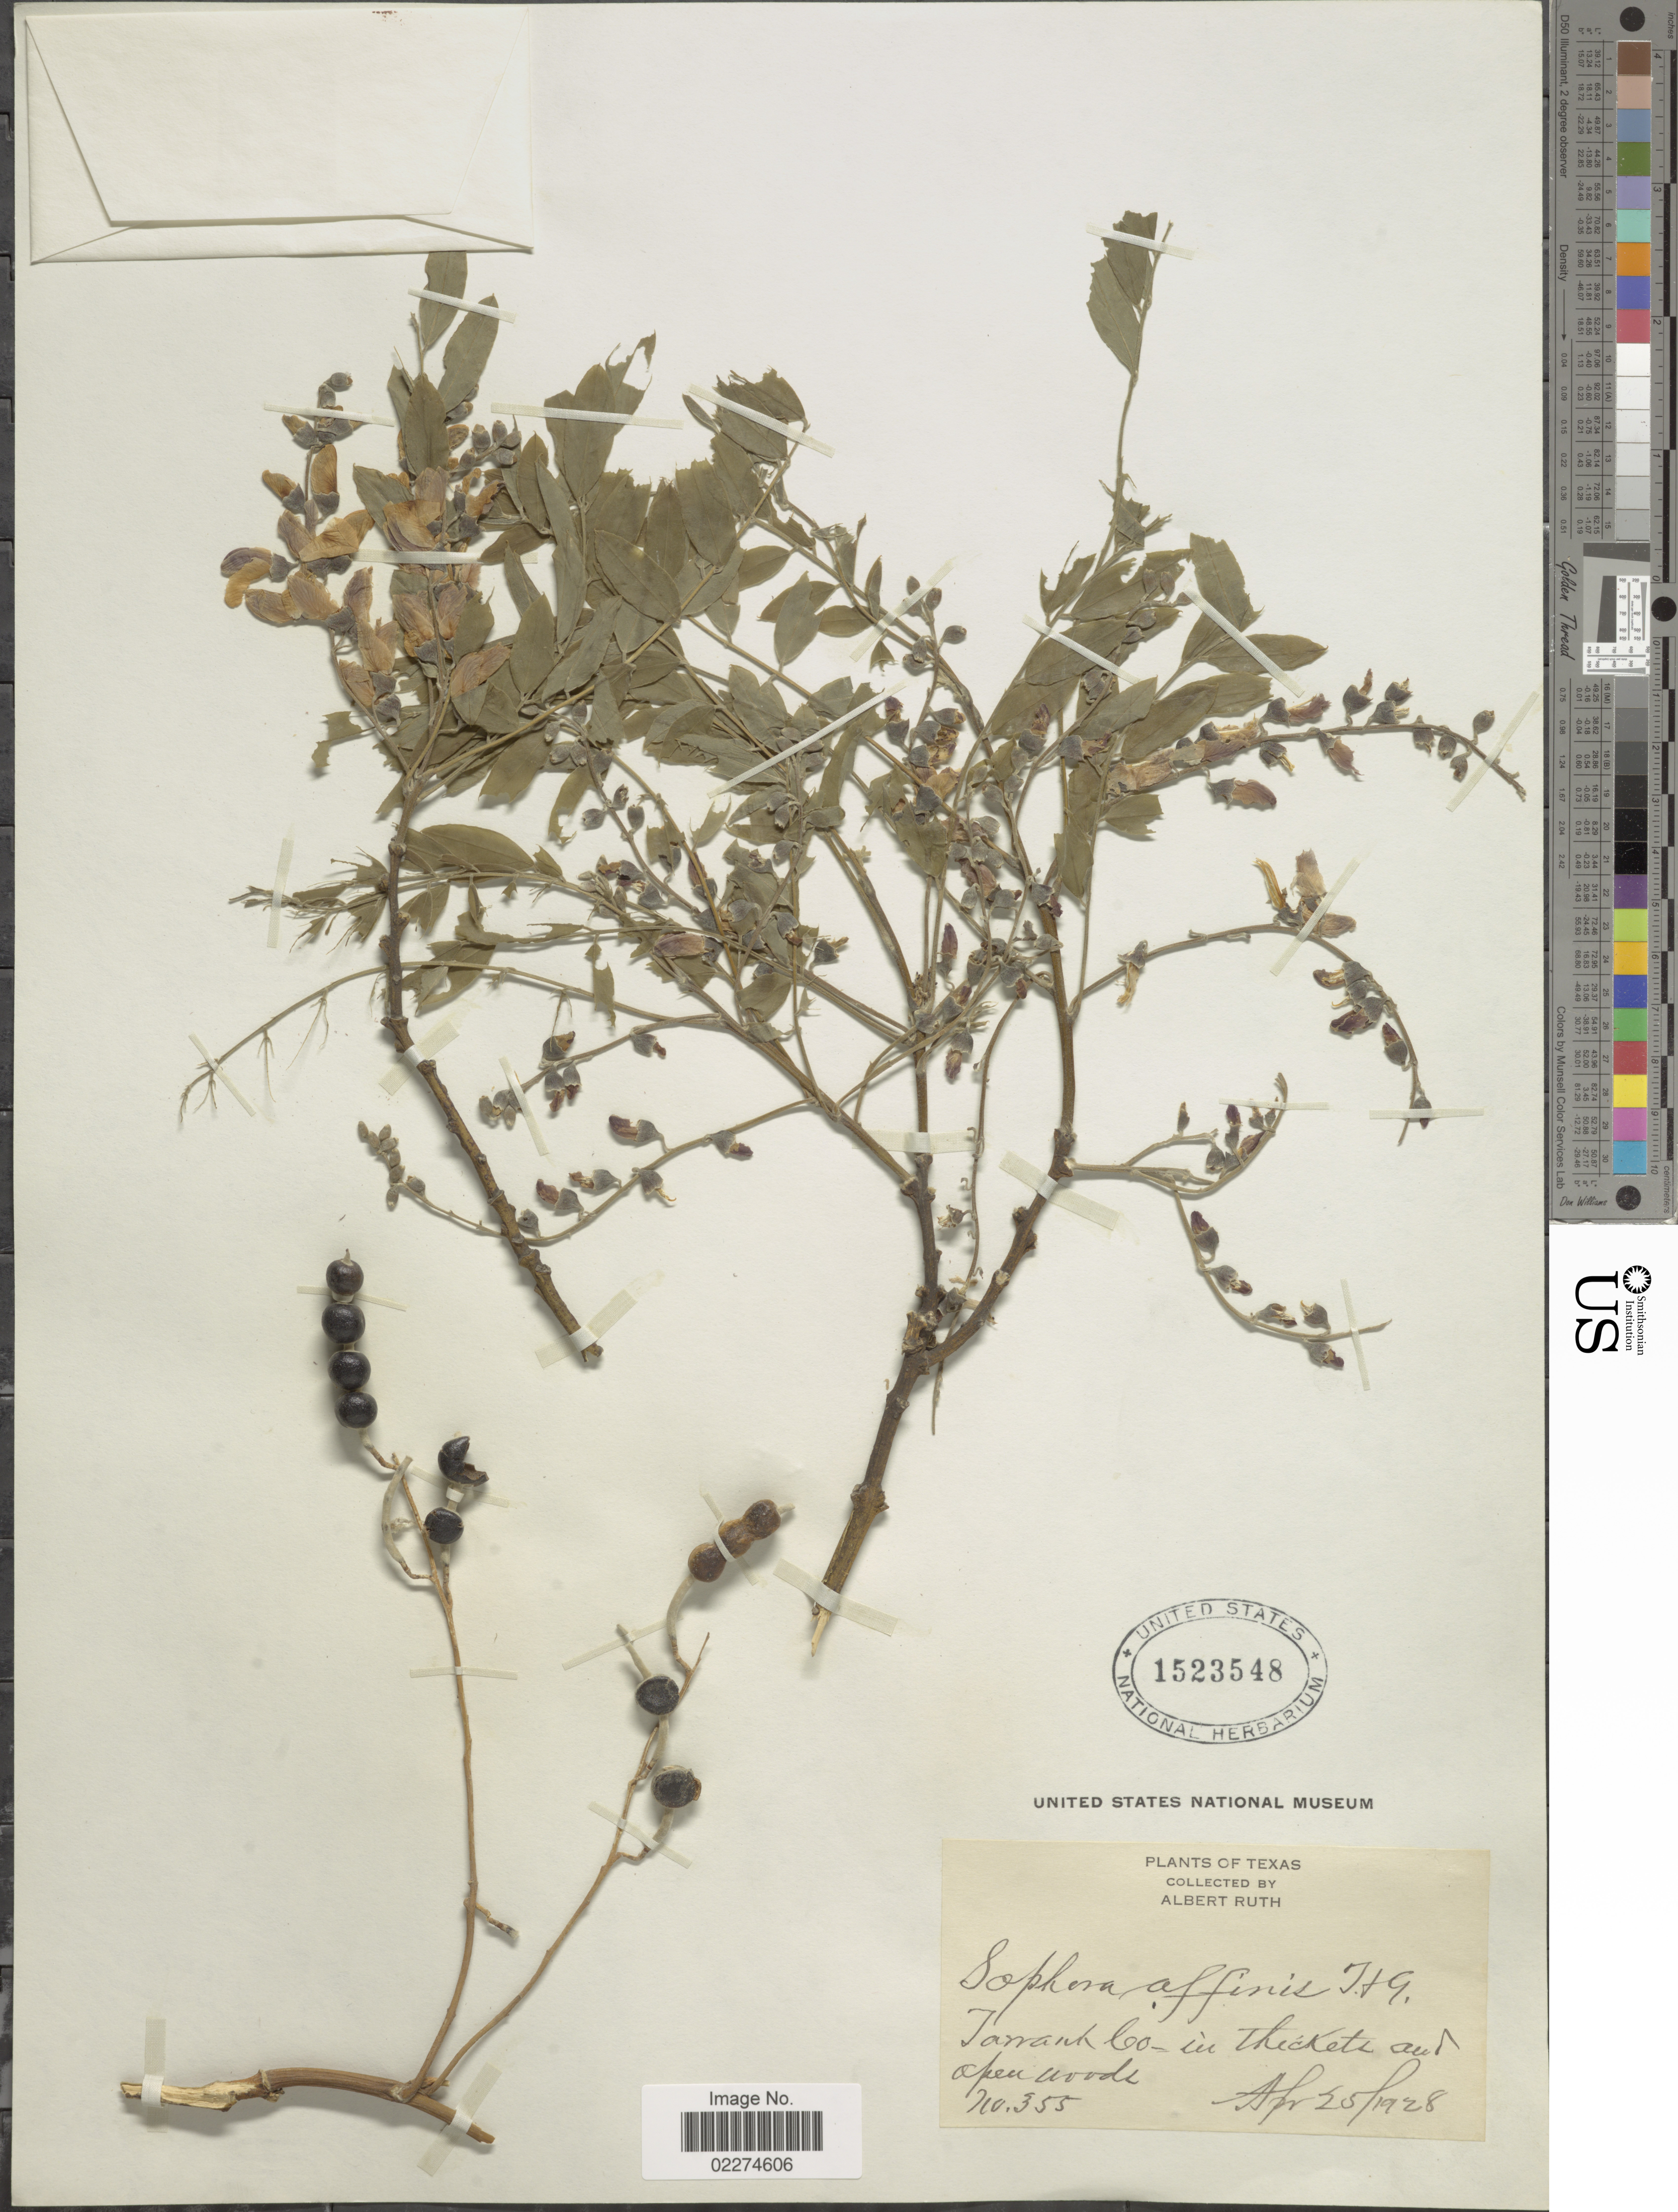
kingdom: Plantae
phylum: Tracheophyta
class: Magnoliopsida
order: Fabales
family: Fabaceae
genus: Sophora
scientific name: Sophora affinis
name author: Torr. & A. Gray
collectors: A. Ruth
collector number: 355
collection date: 1928-04-25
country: United States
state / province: Texas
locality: Tarrant Co.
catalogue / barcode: US 1523548